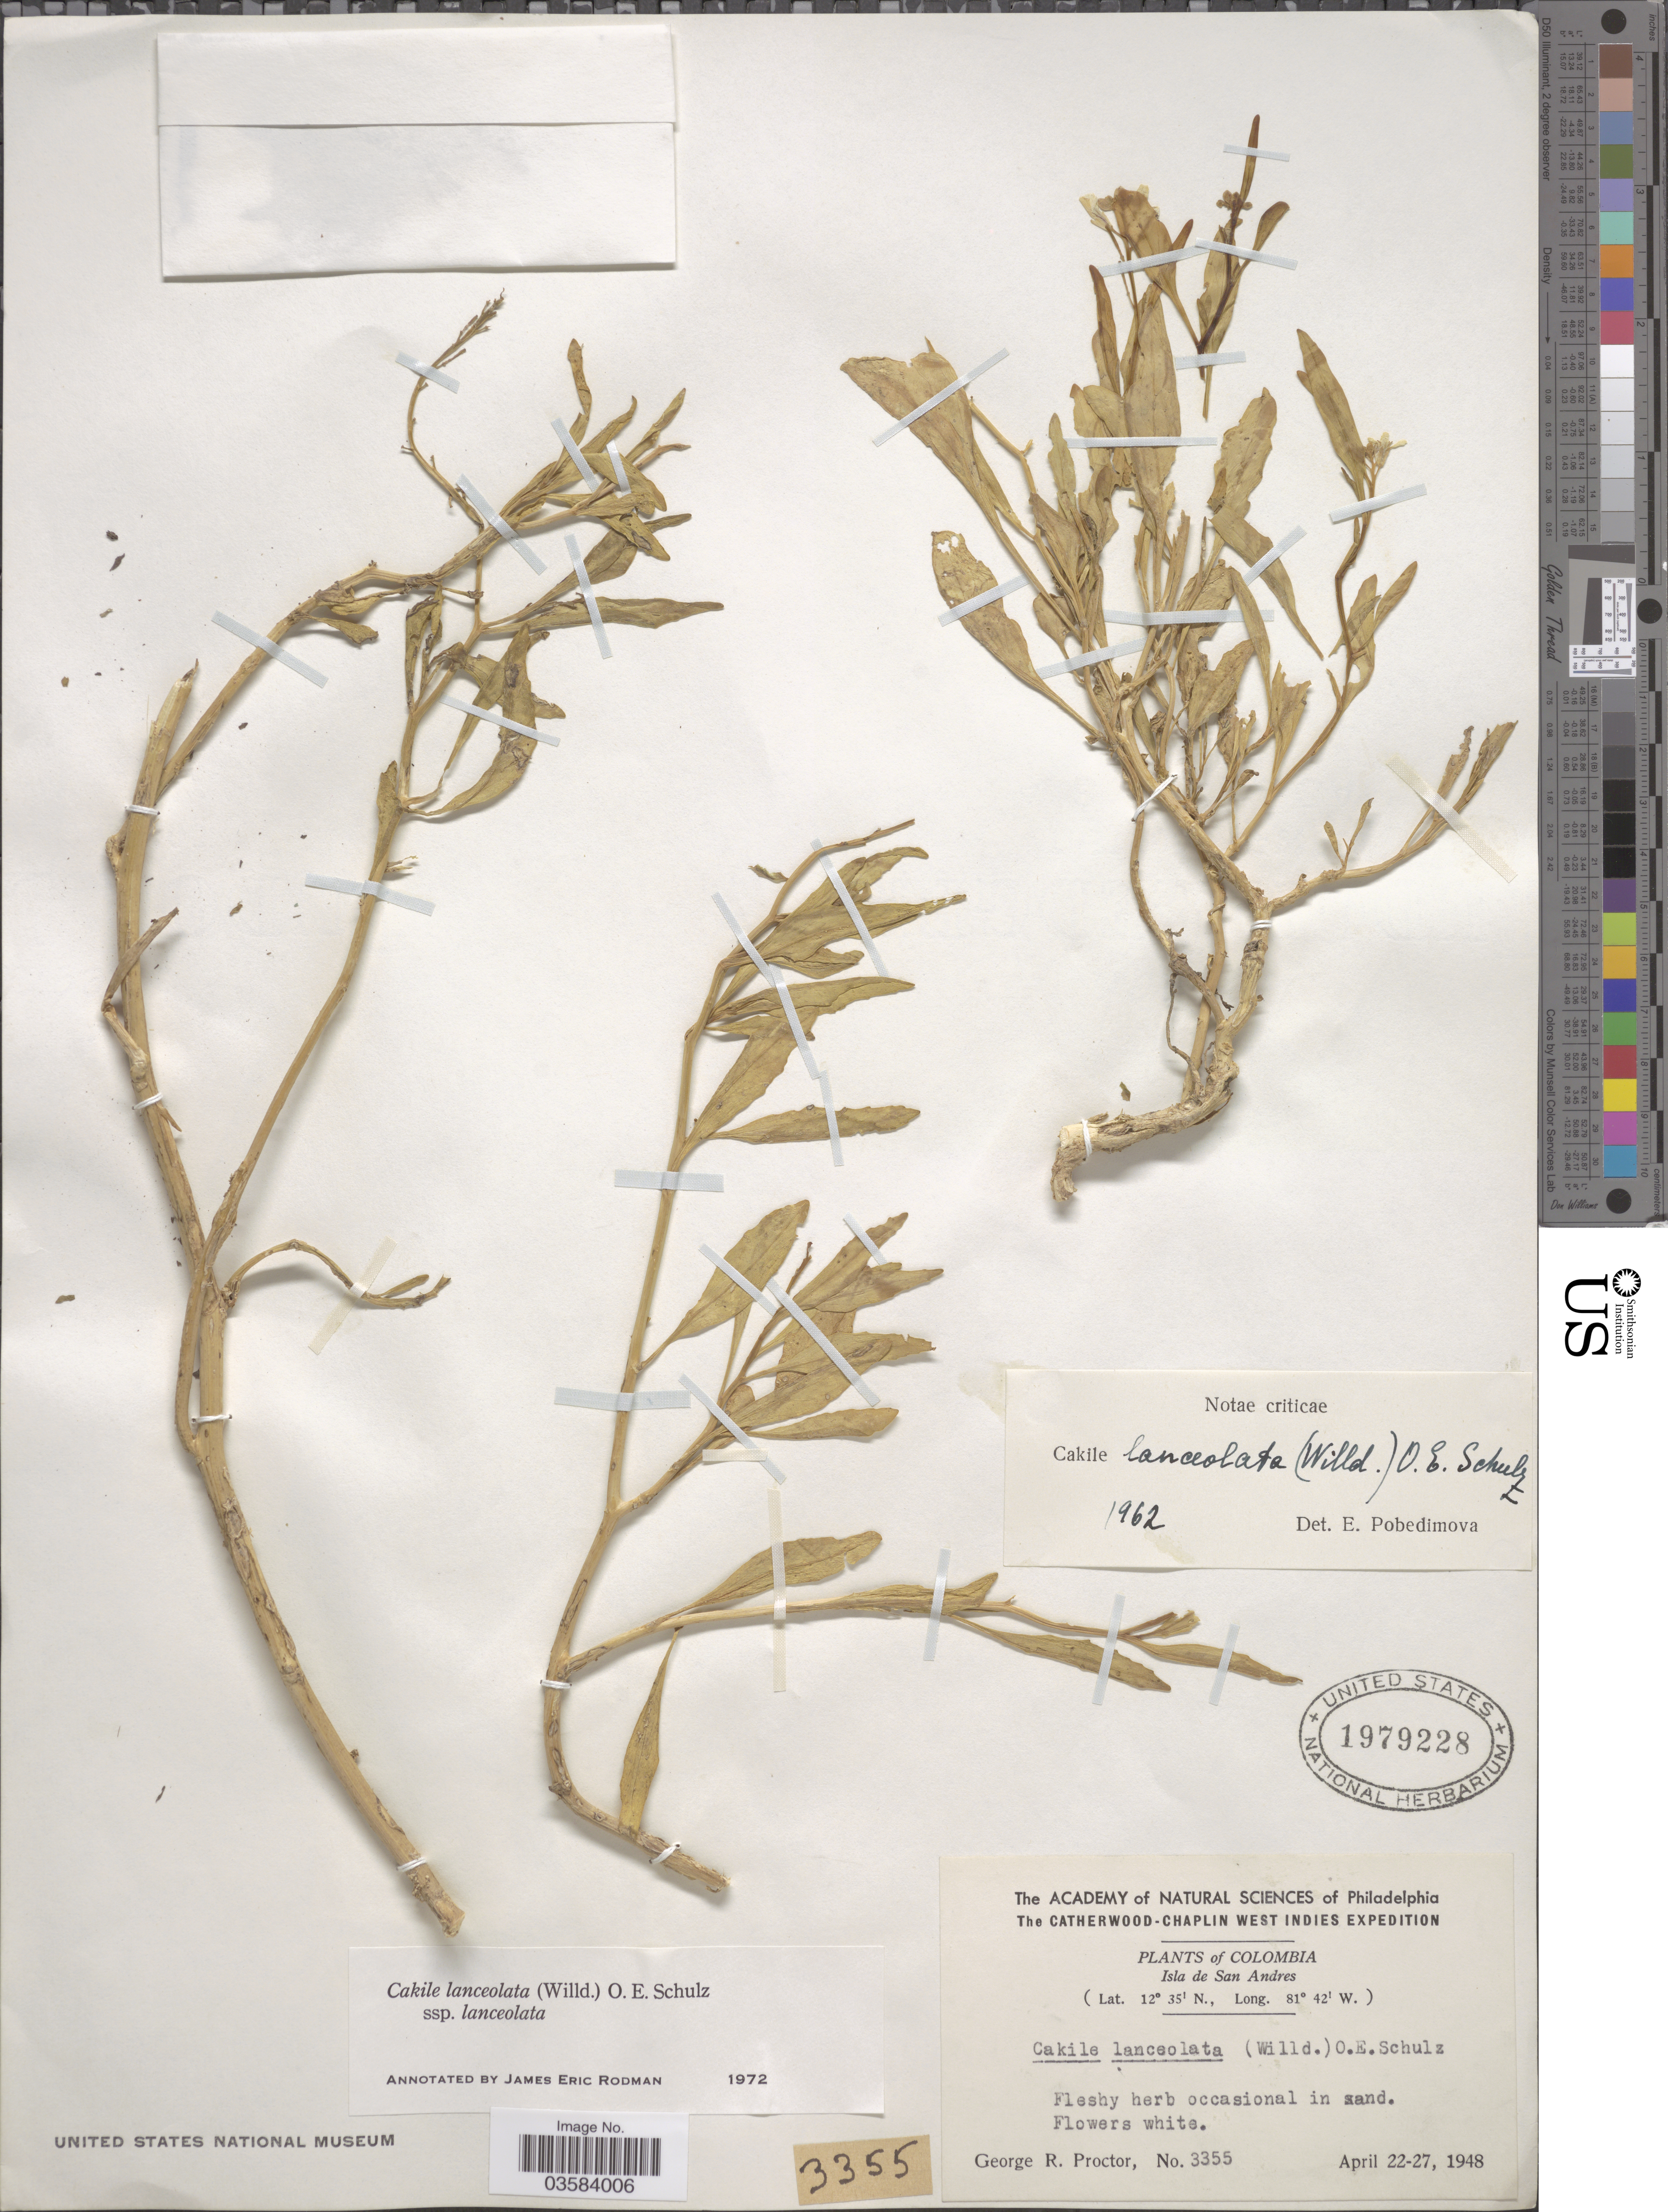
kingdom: Plantae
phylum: Tracheophyta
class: Magnoliopsida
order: Brassicales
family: Brassicaceae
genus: Cakile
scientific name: Cakile lanceolata subsp. lanceolata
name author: (Willd.) O.E. Schulz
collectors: G. R. Proctor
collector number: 3355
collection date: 1948-04-22/1948-04-27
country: Colombia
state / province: San Andres y Providencia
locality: Isla de San Andres.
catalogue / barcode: US 1979228